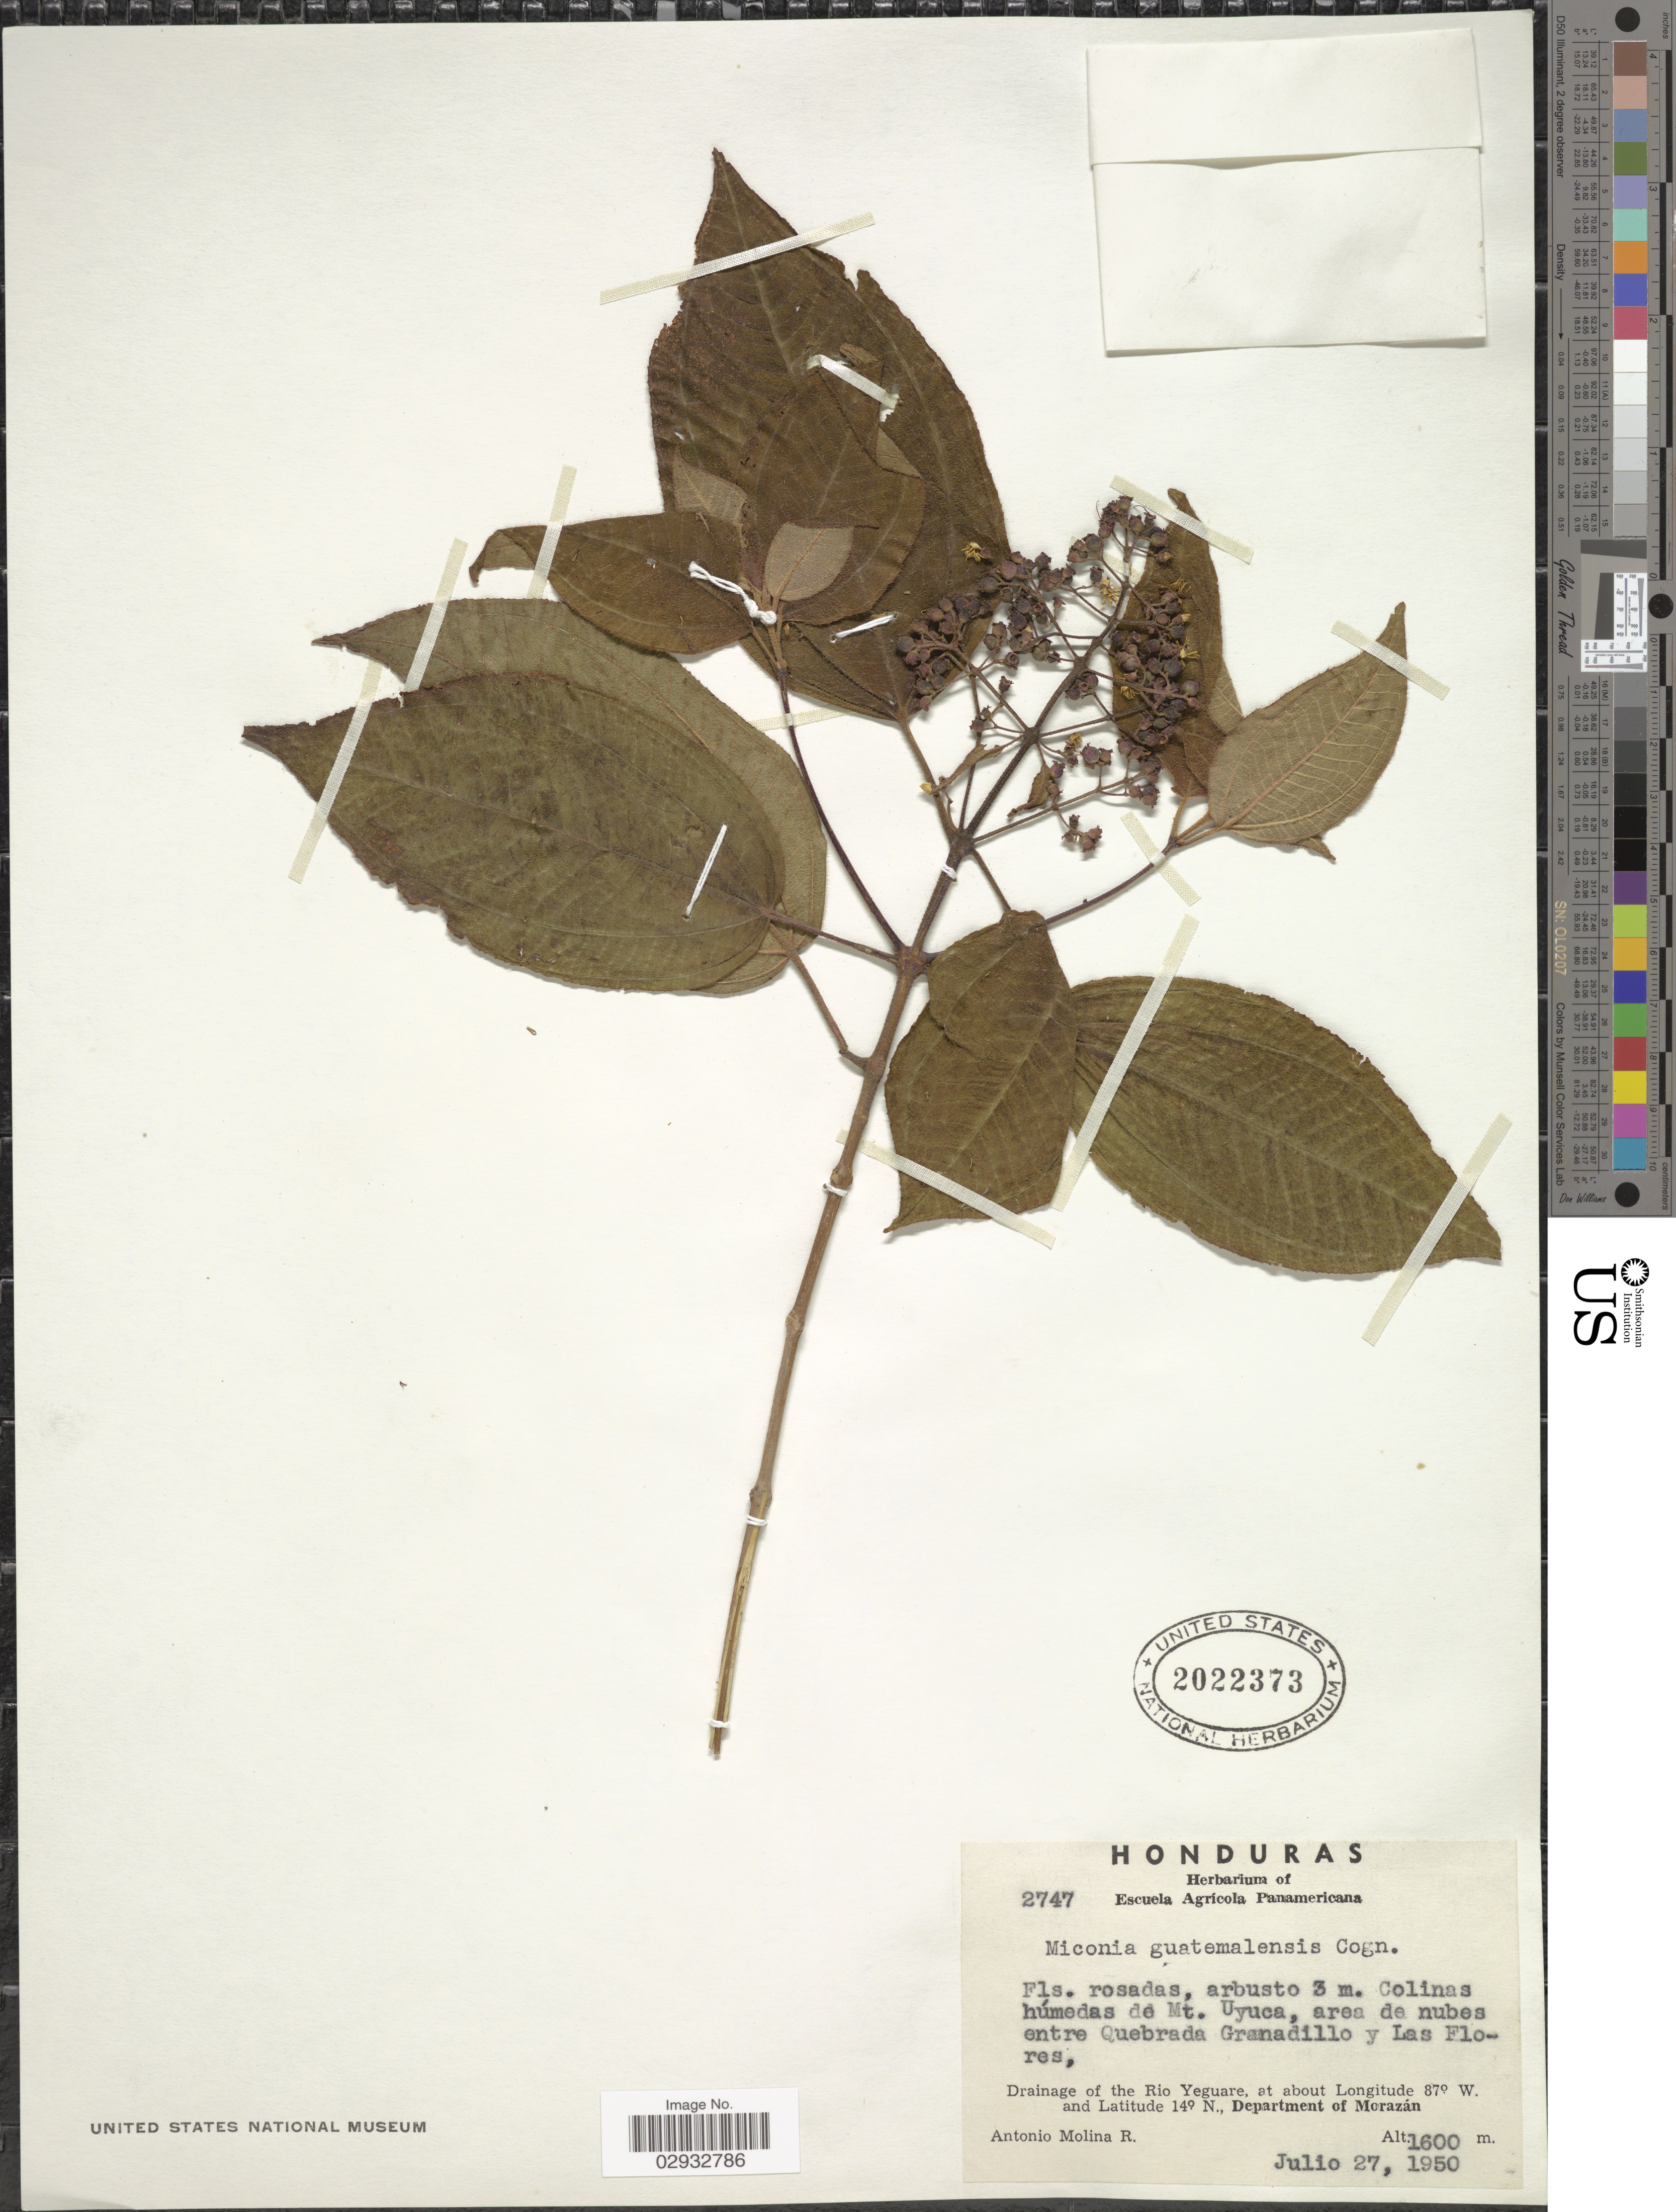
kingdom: Plantae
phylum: Tracheophyta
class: Magnoliopsida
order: Myrtales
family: Melastomataceae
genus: Miconia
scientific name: Miconia guatemalensis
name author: Cogn. in Donn. Sm.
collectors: A. Molina R.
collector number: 2747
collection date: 1950-07-27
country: Honduras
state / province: Fco. Morazán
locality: Colinas húmedas de Mt. Uyuca, area de nubes entre Quebrada Granadillo y Las Flores, Drainage of the Rio Yeguare, Department of Morazán.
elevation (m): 1600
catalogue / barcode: US 2022373